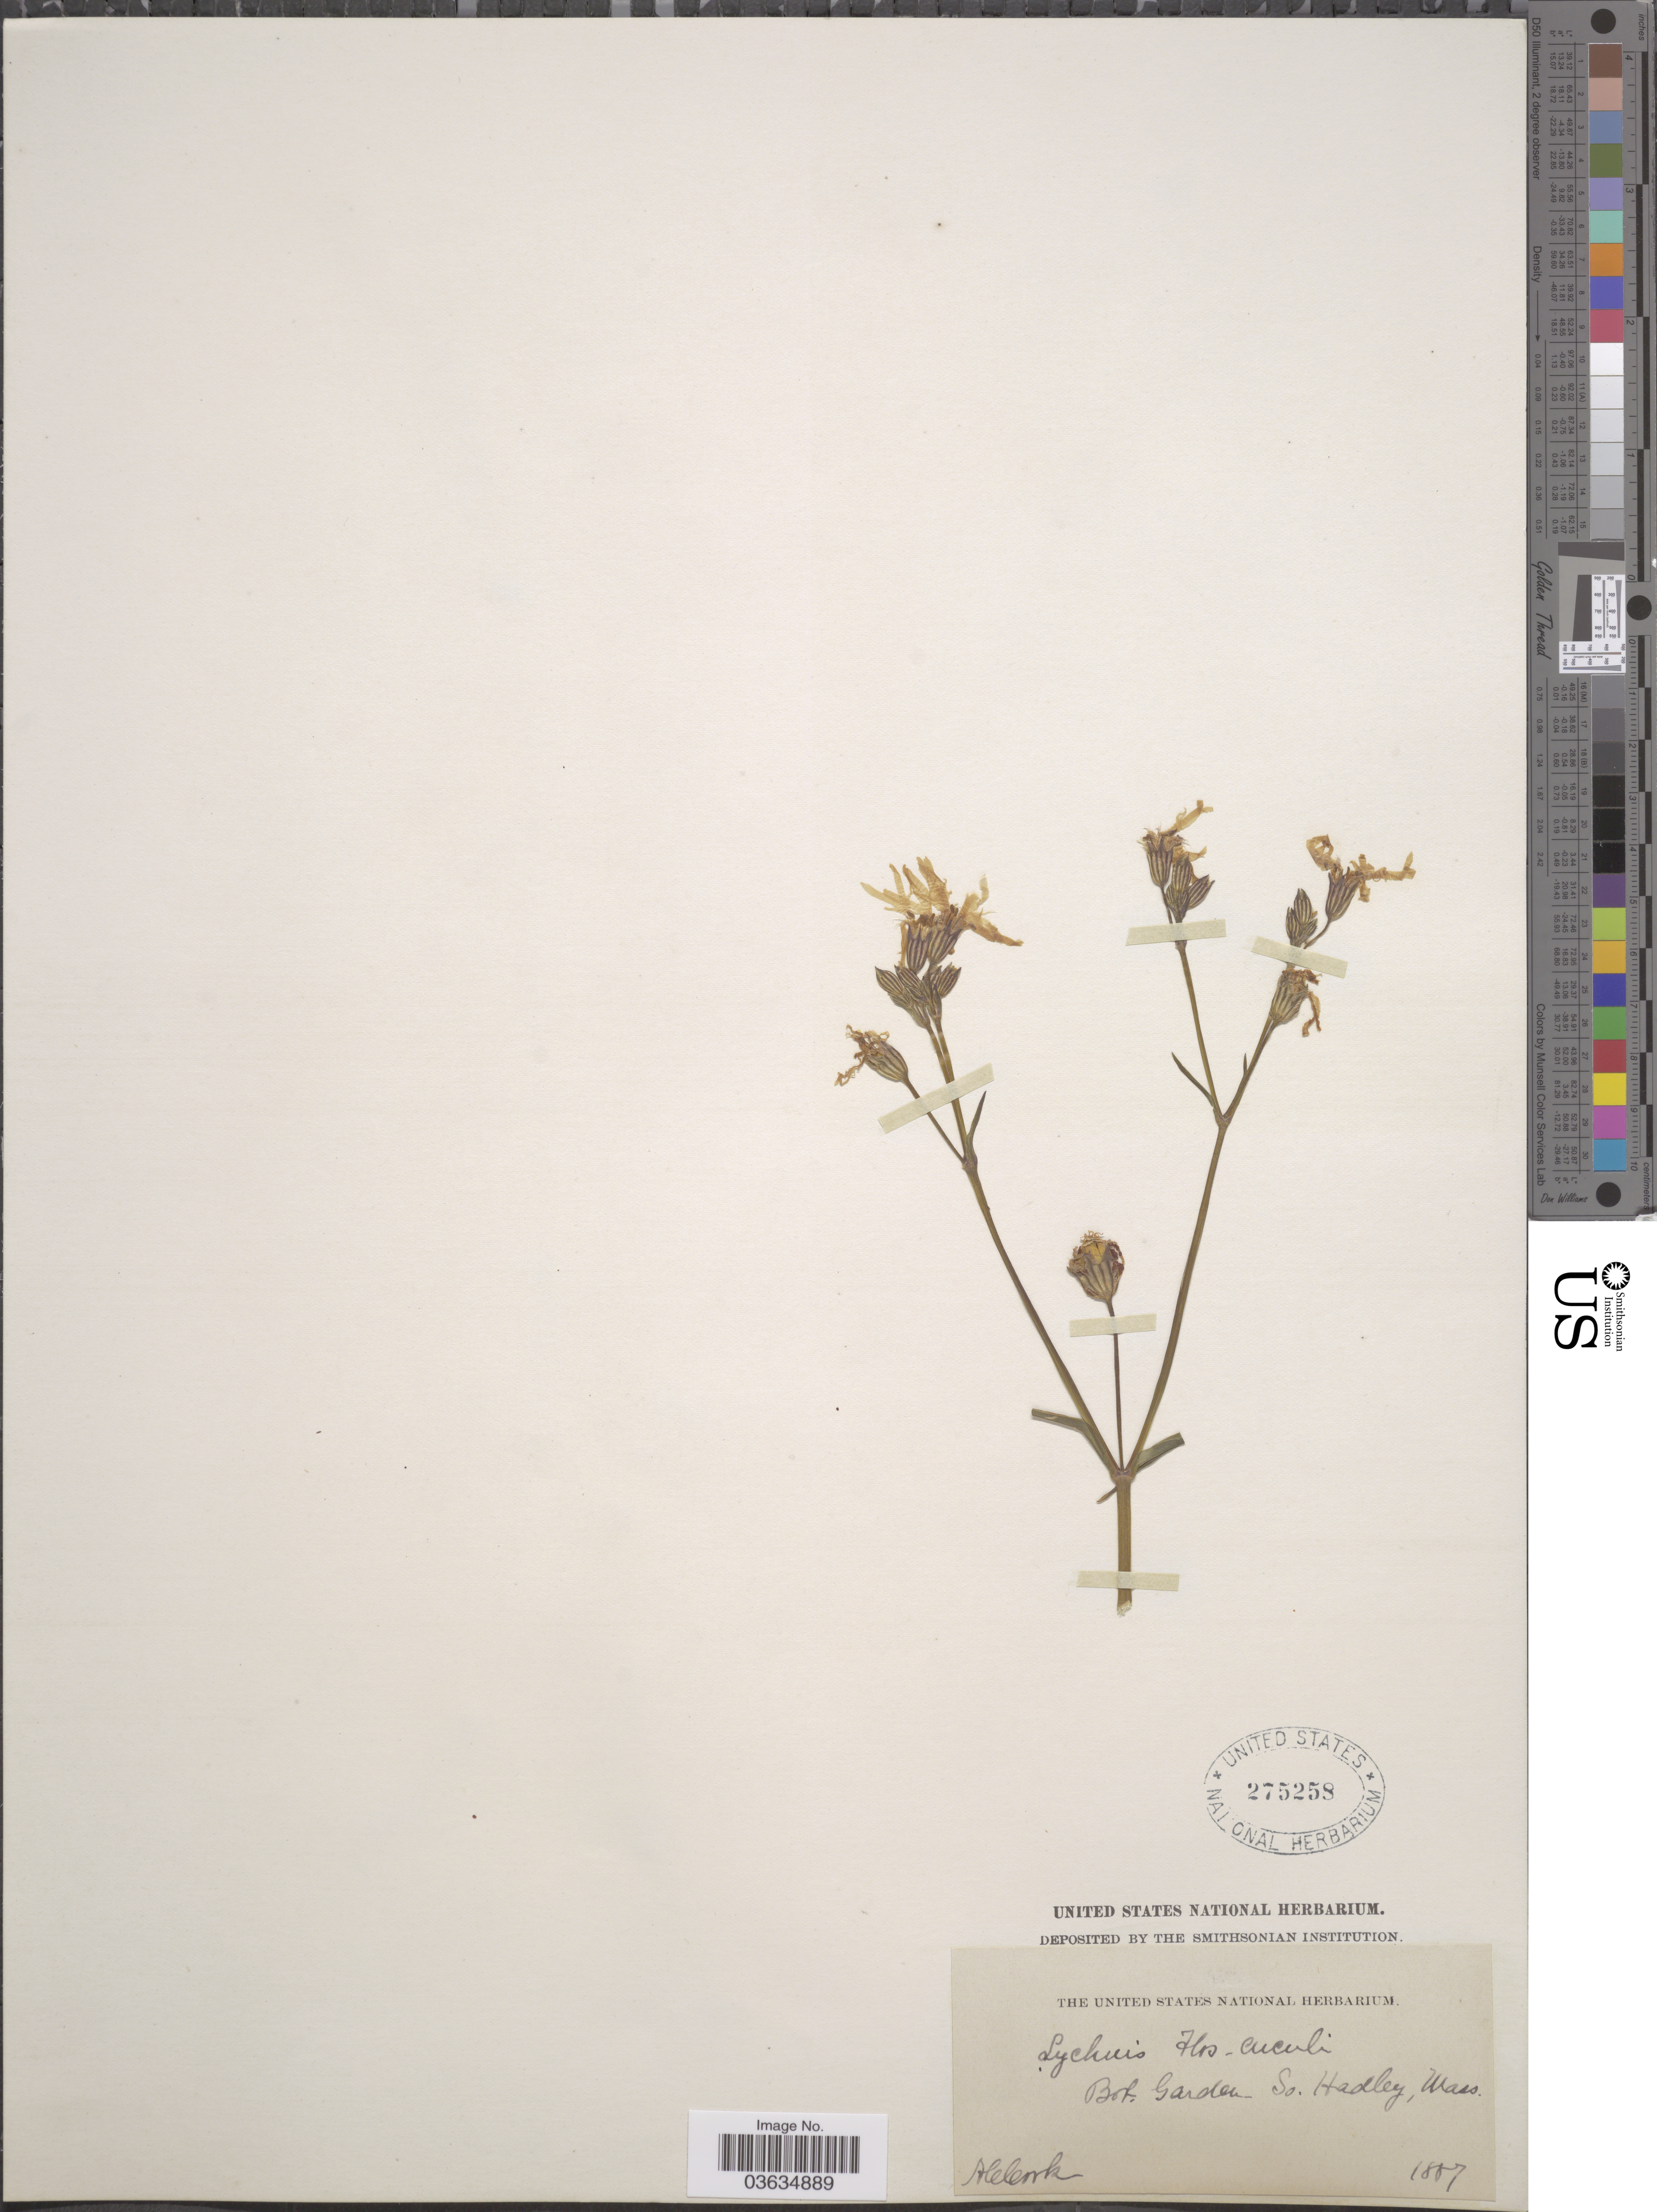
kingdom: Plantae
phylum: Tracheophyta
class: Magnoliopsida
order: Caryophyllales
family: Caryophyllaceae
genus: Silene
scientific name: Silene flos-cuculi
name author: (L.) Greuter & Burdet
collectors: A. Cook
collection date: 1887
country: United States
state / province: Massachusetts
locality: Bot. Garden. So. Hadley.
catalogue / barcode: US 275258